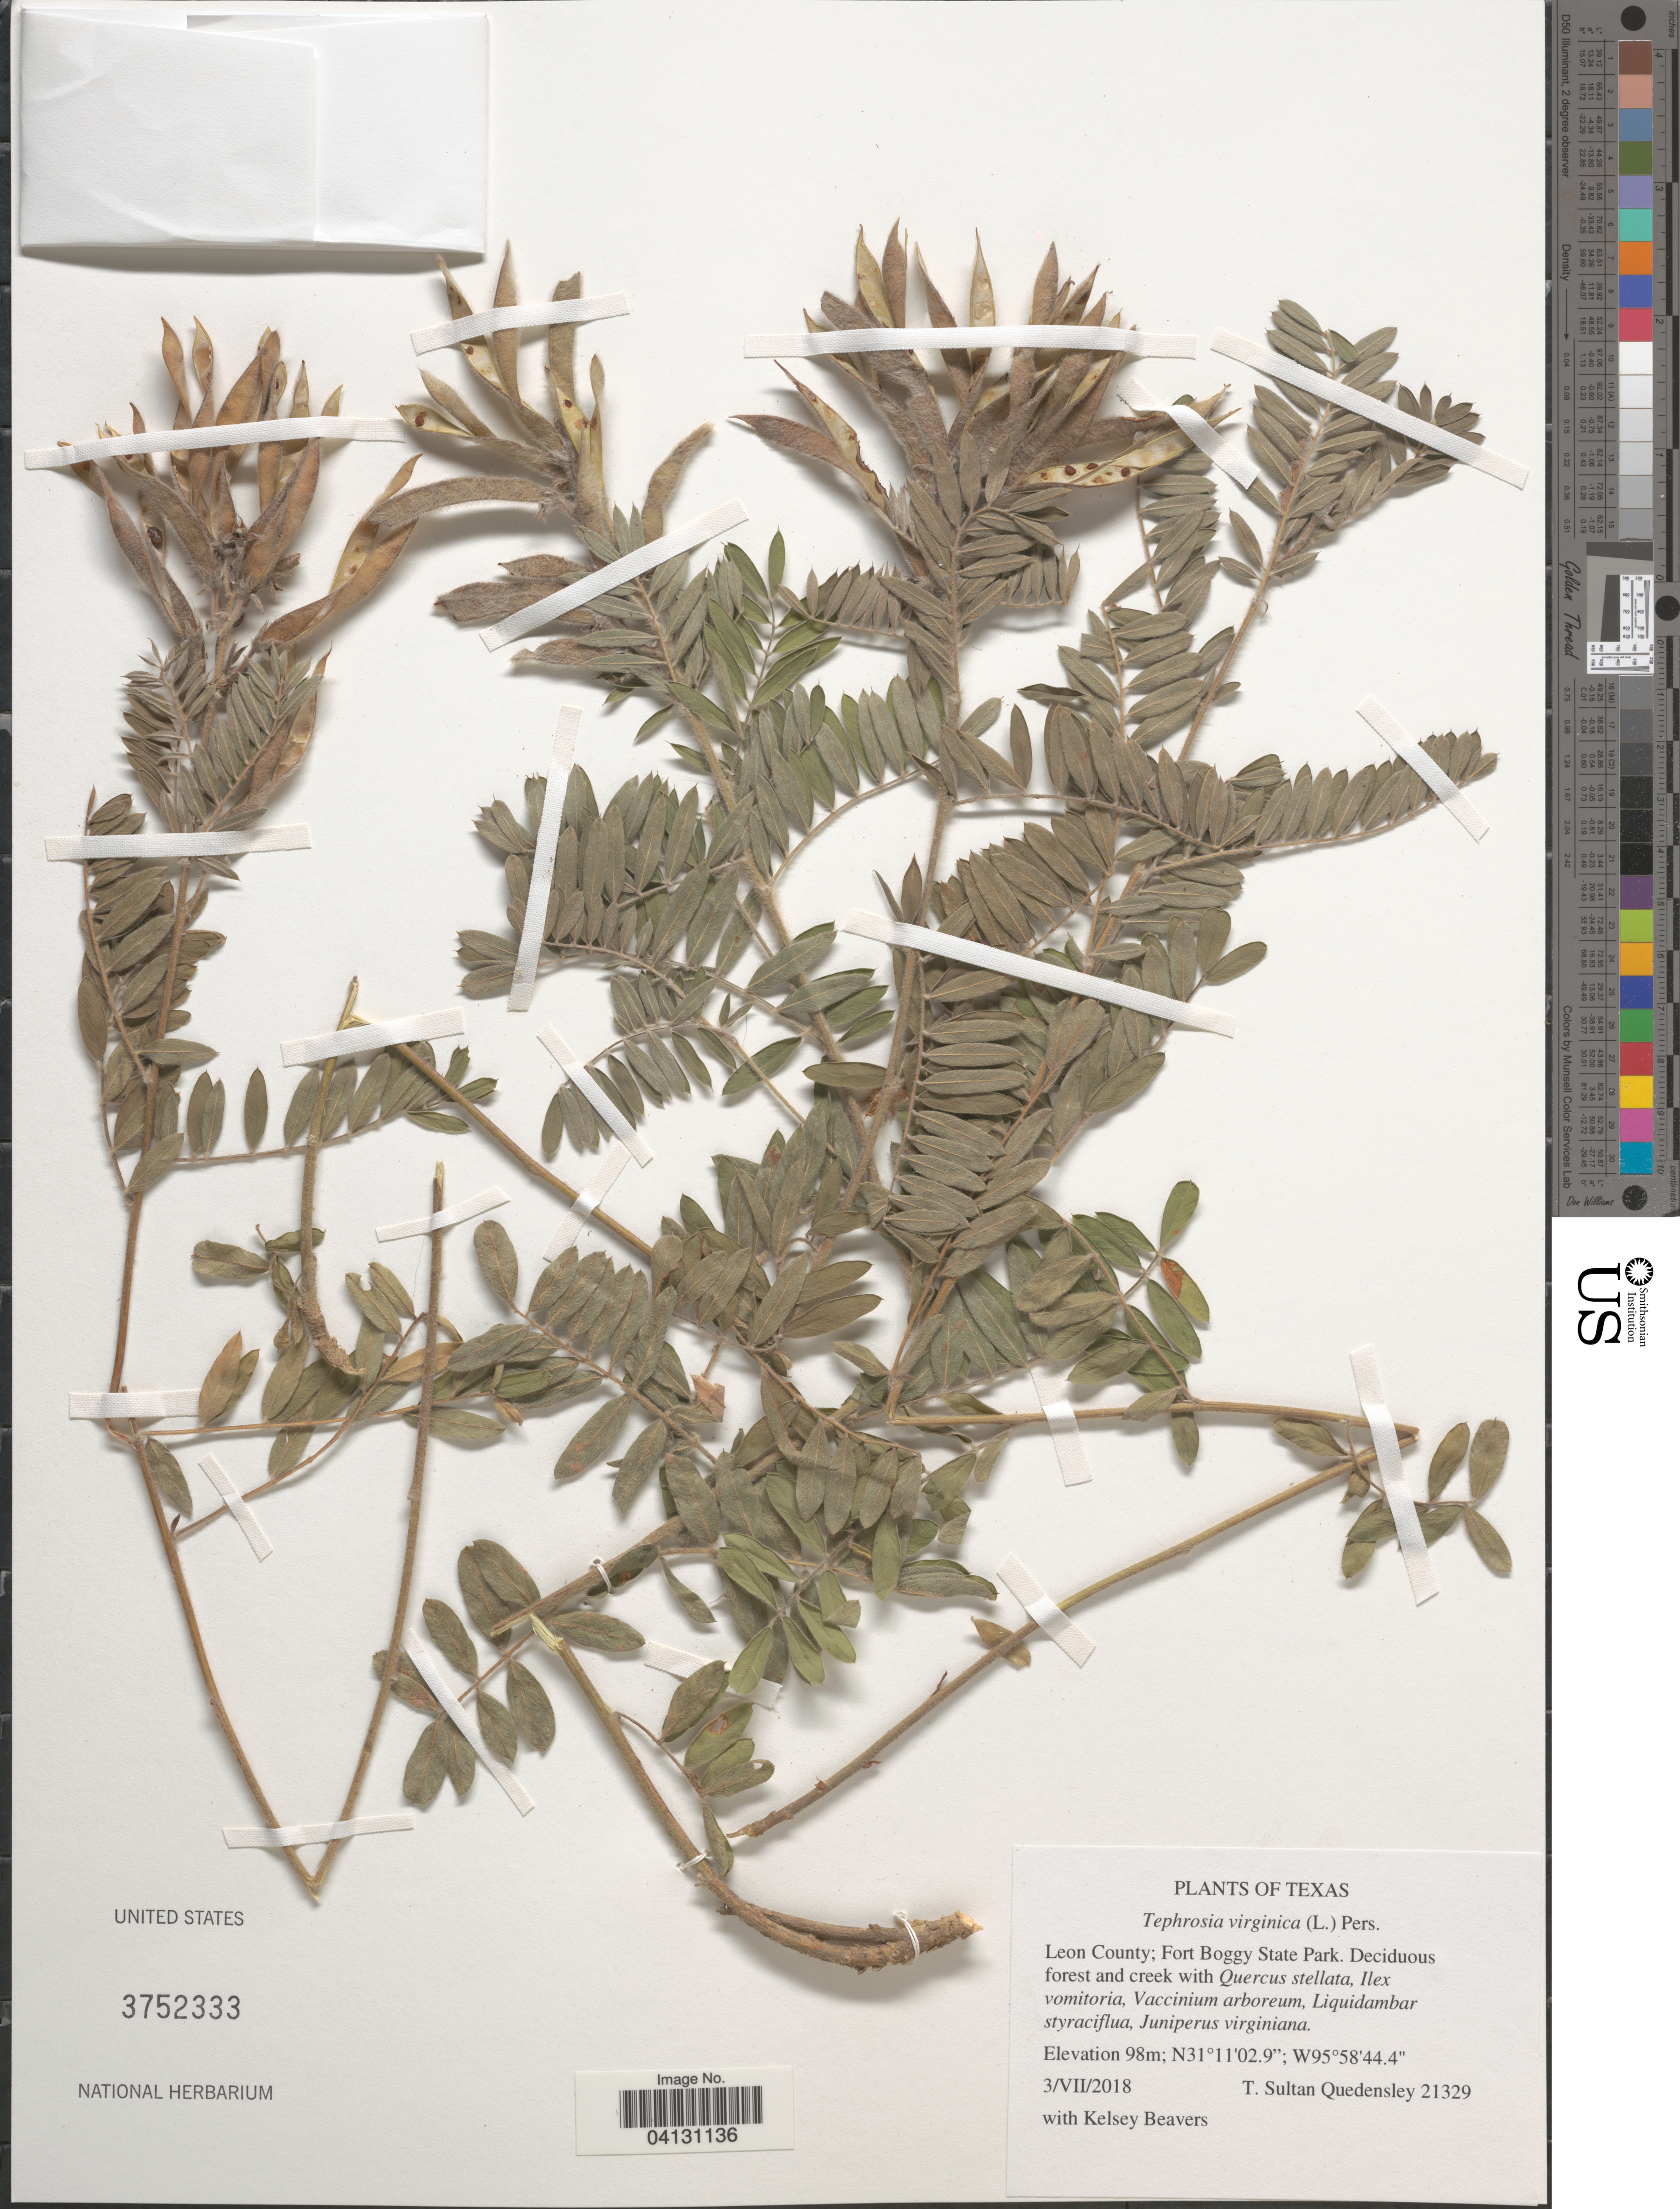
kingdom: Plantae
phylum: Tracheophyta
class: Magnoliopsida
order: Fabales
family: Fabaceae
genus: Tephrosia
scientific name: Tephrosia virginica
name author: Bigelow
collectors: T. S. Quedensley & K. Beavers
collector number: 21329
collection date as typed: Transcribed d/m/y: 3/7/2018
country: United States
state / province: Texas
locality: Leon County: Fort Boggy State Park.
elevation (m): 98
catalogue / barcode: US 3752333